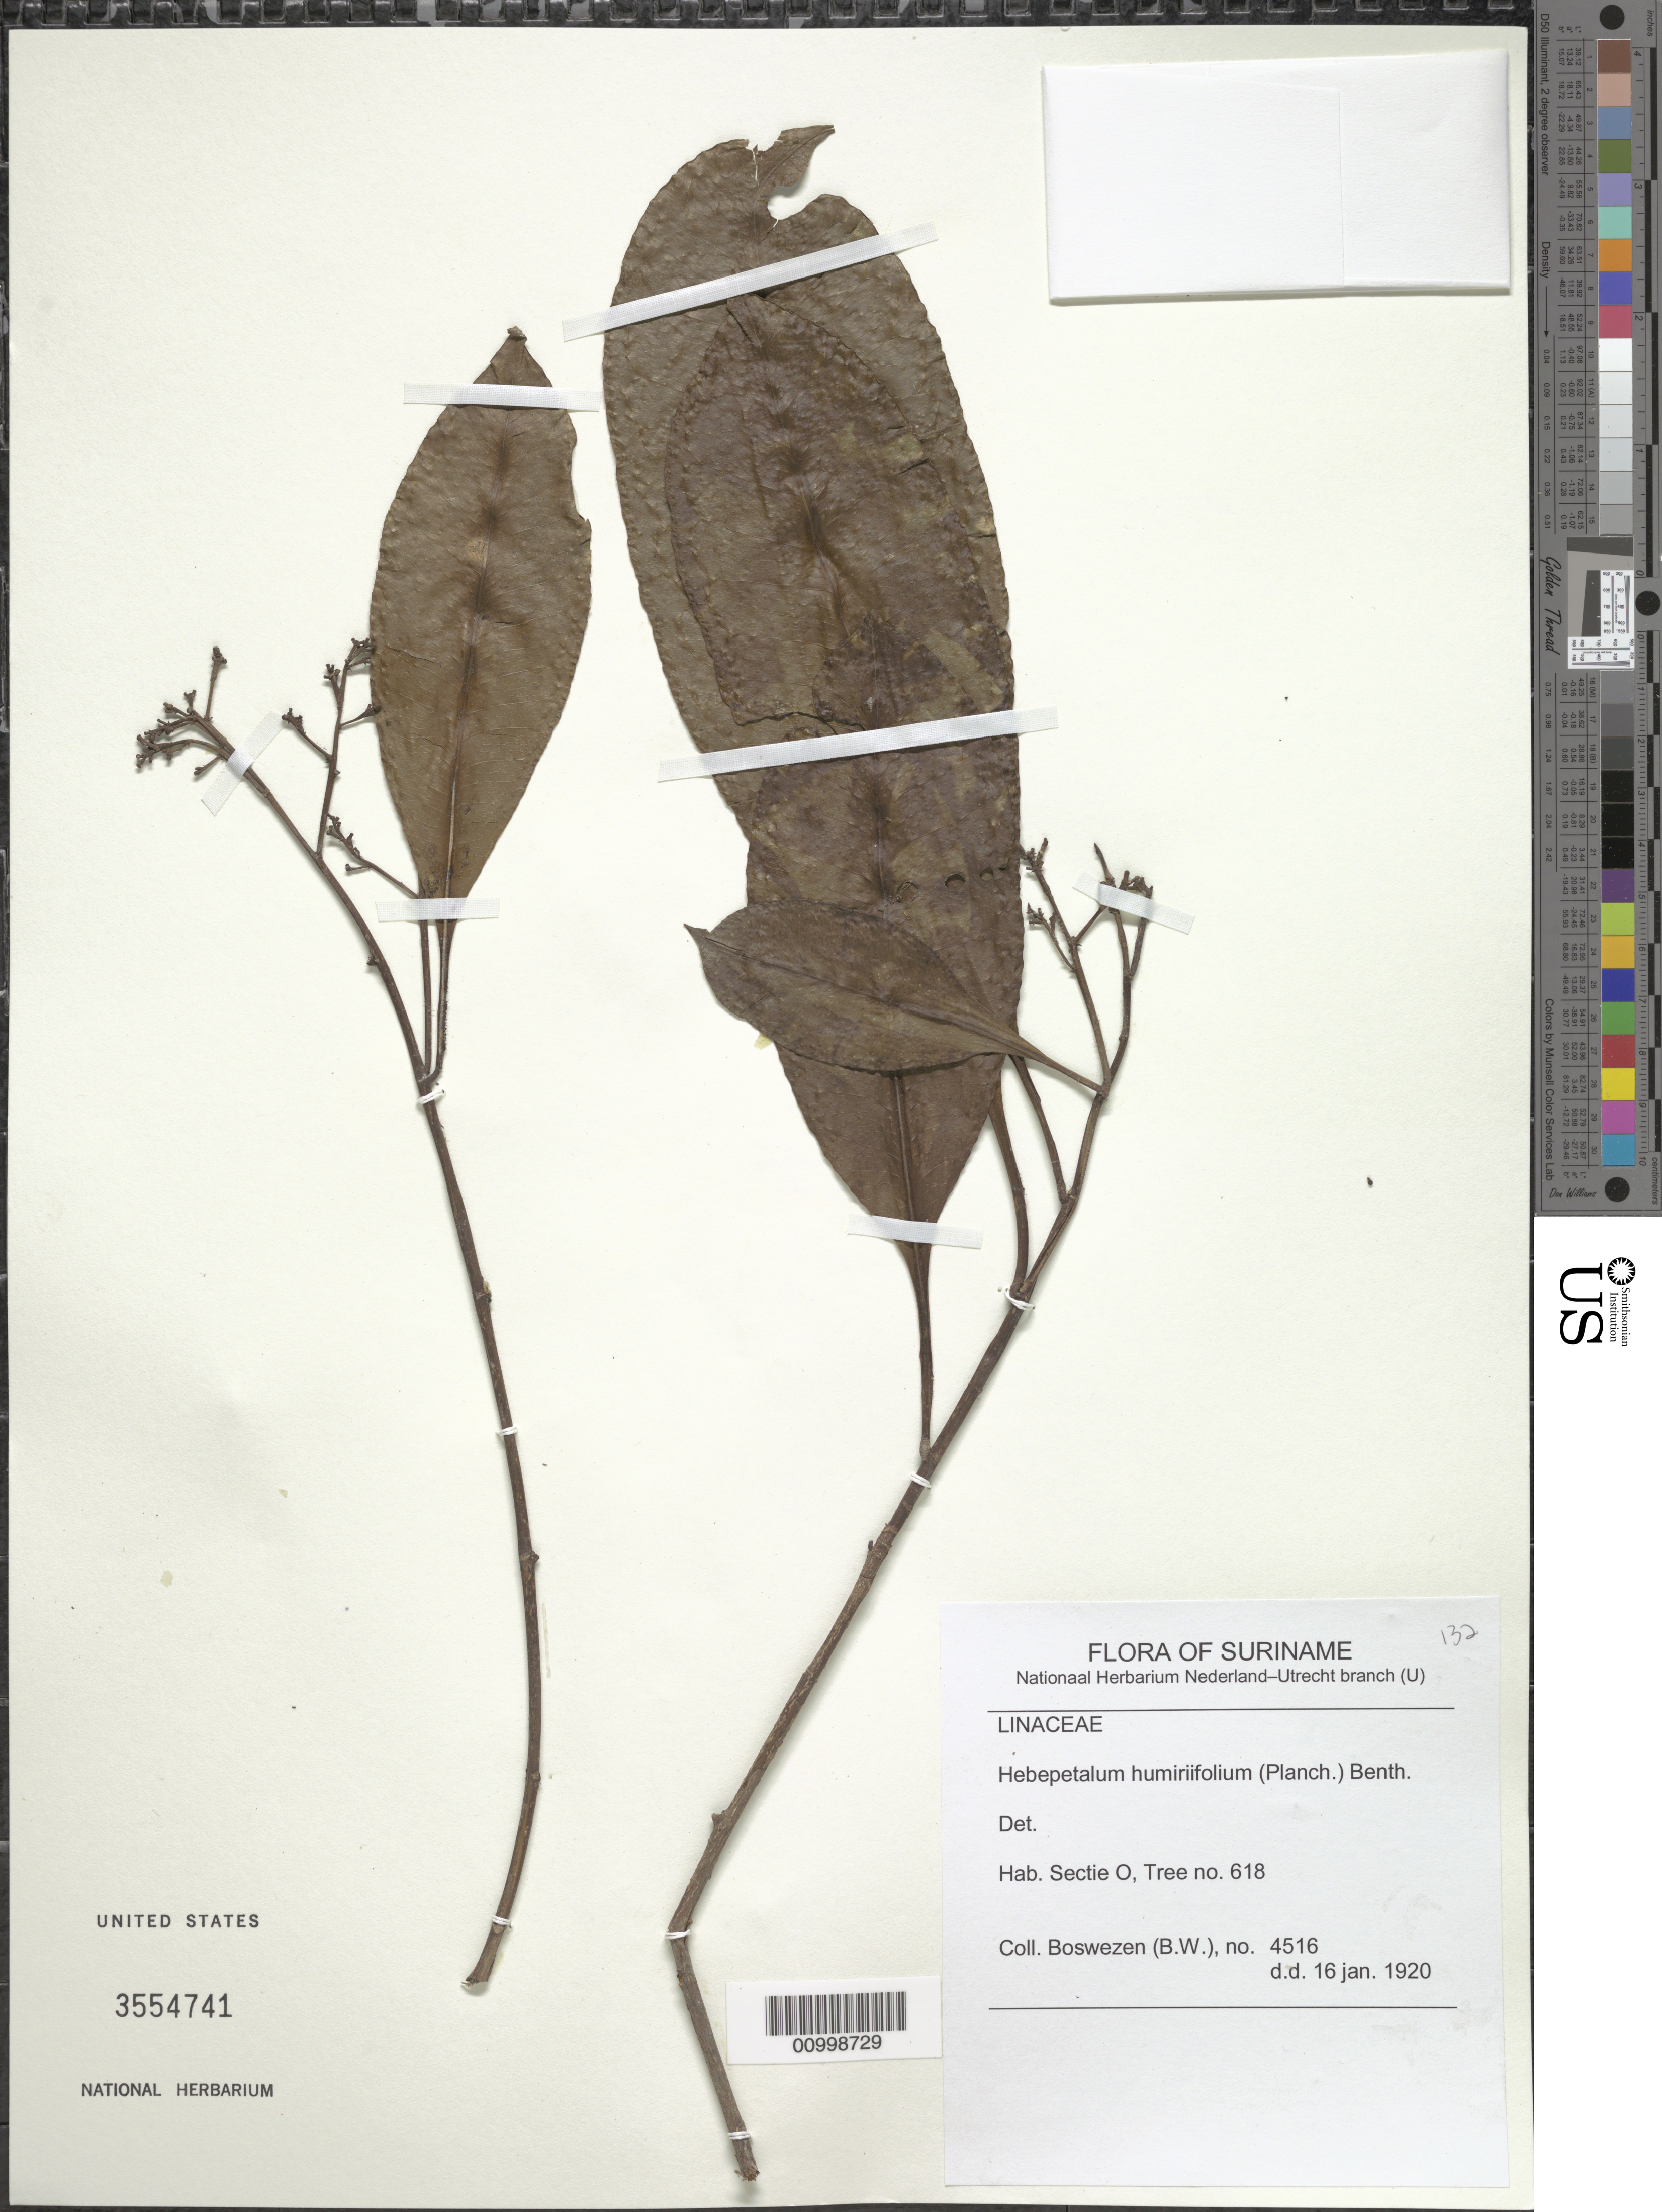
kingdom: Plantae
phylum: Tracheophyta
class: Magnoliopsida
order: Malpighiales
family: Linaceae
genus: Hebepetalum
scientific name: Hebepetalum humiriifolium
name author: (Planch.) Benth.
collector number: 4516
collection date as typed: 16-Jan-20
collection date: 1920-01-16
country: Suriname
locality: Sectie O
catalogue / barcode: US 3554741